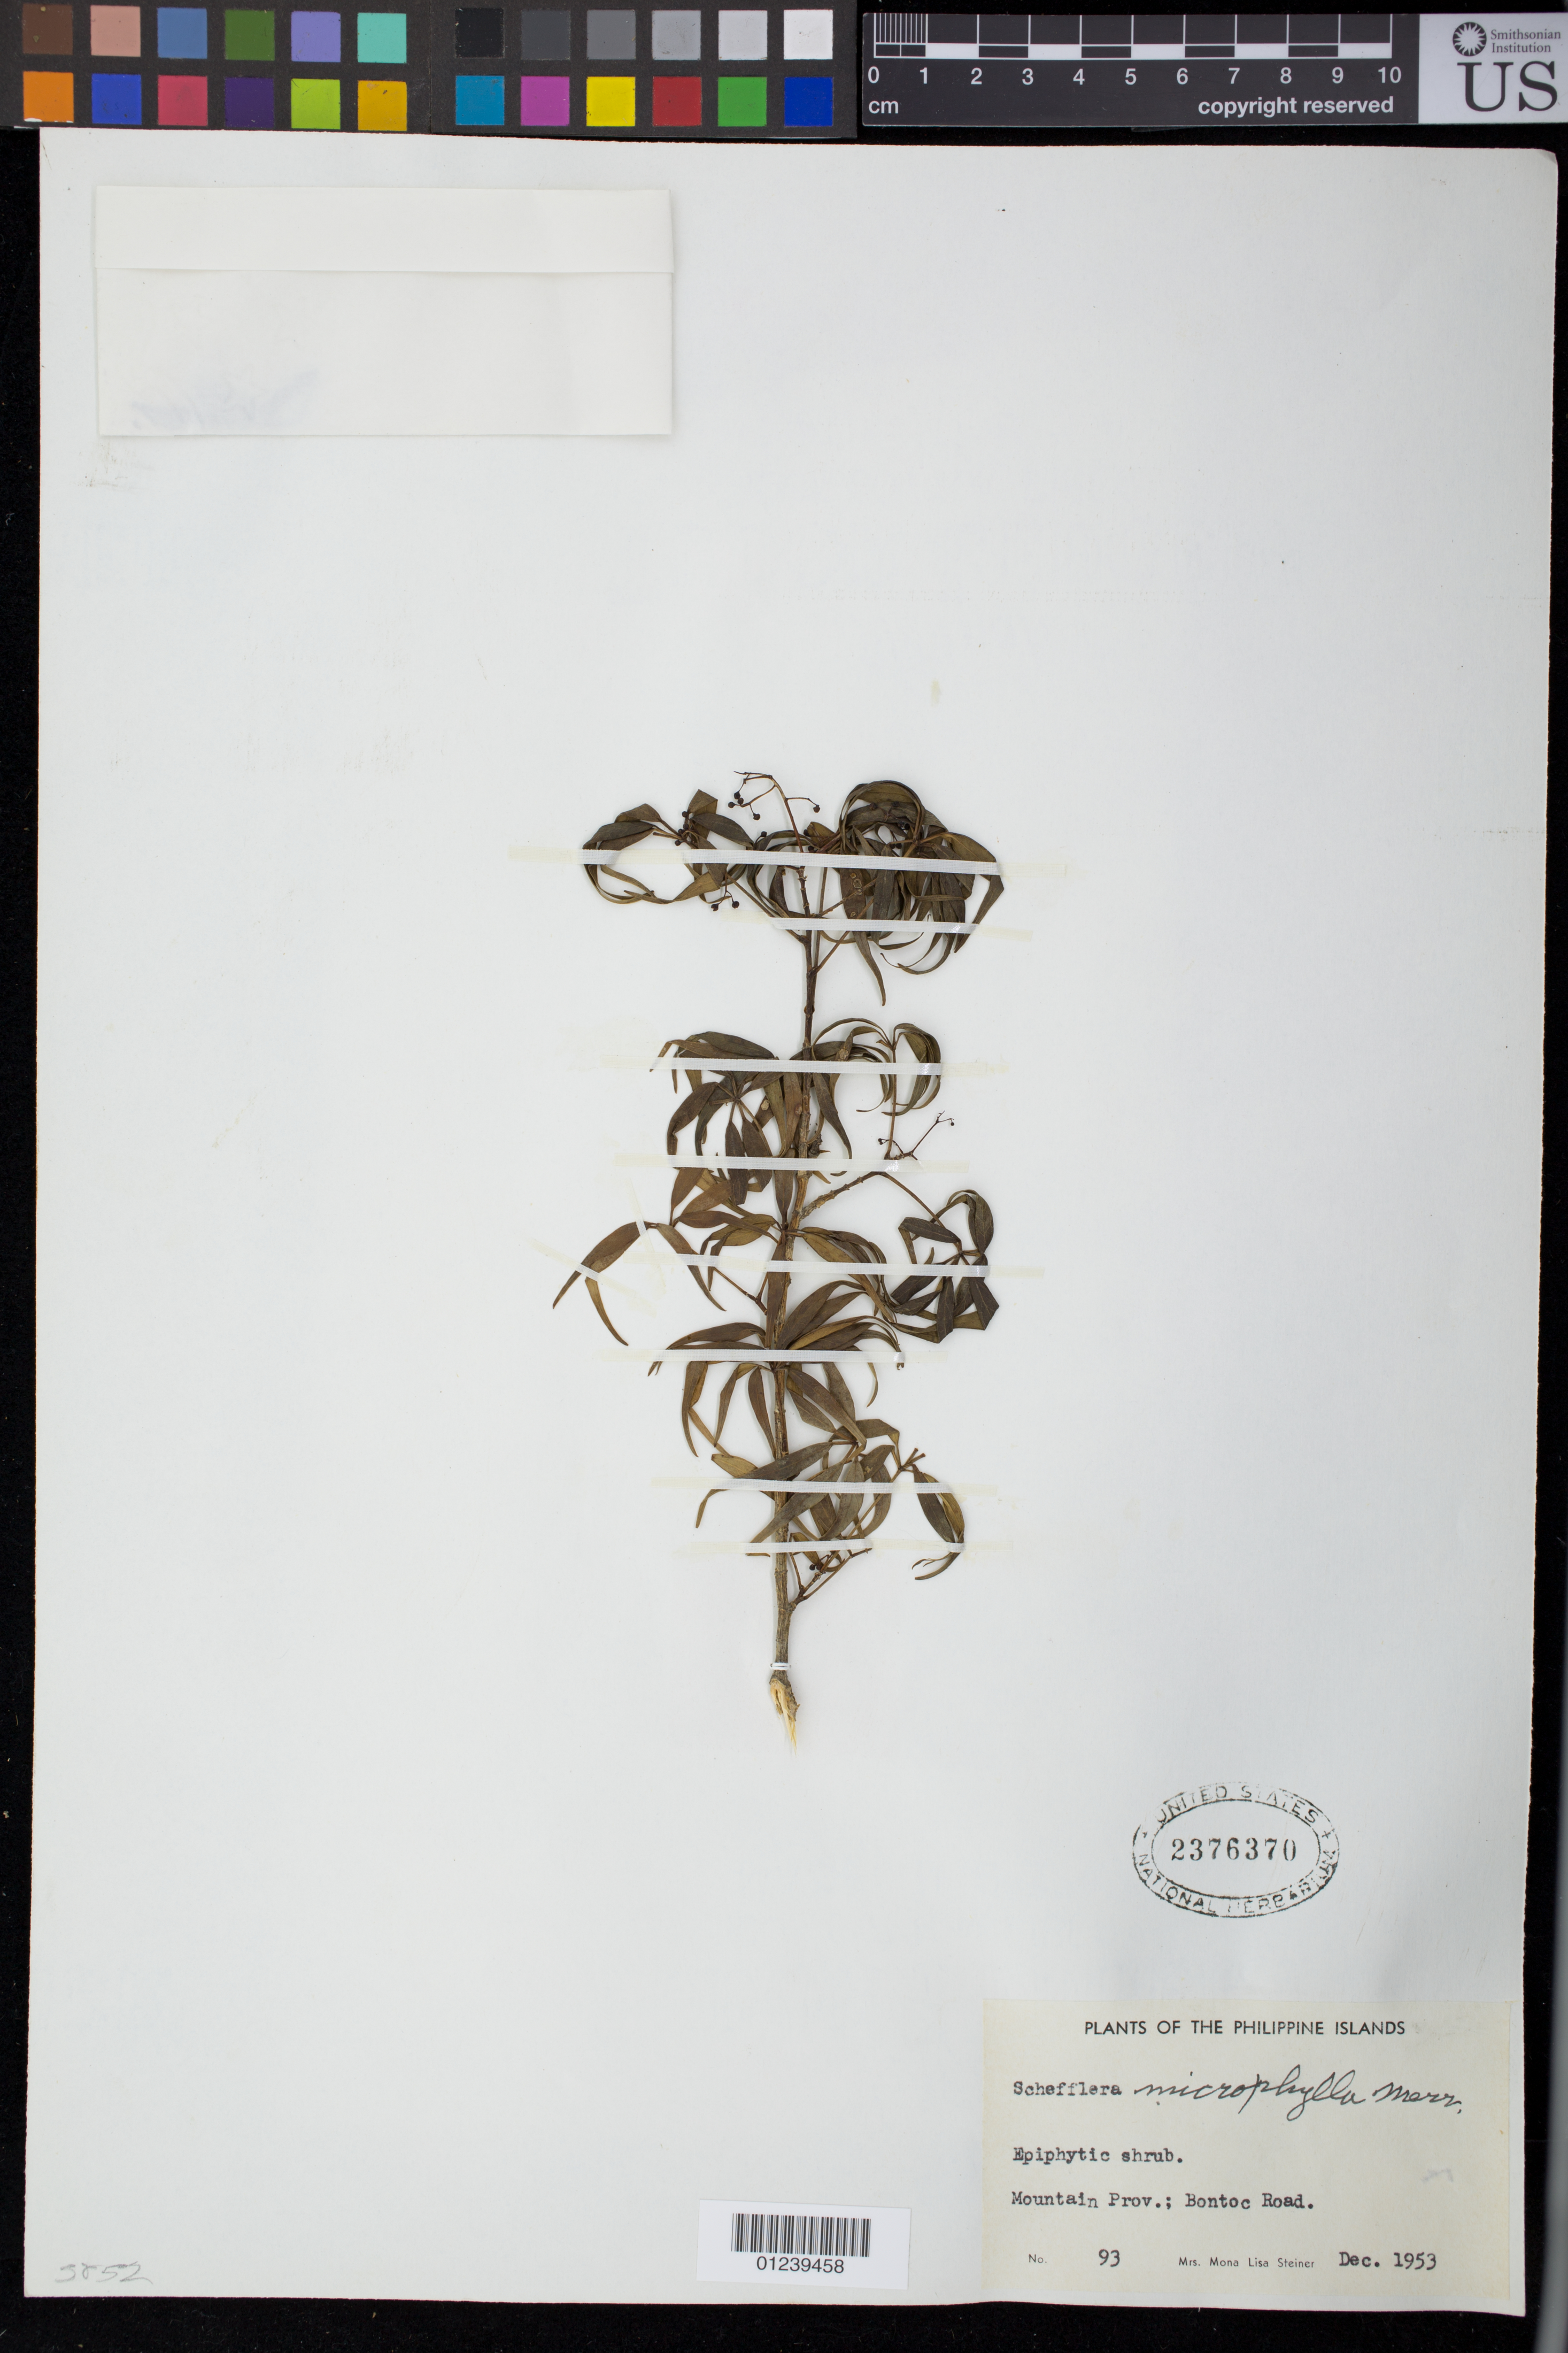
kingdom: Plantae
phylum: Tracheophyta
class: Magnoliopsida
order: Apiales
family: Araliaceae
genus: Schefflera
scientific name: Schefflera microphylla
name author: Merr.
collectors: M. Steiner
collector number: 93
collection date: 1953-12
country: Philippines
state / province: Cordillera (Administrative Region)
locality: Mountain Prov.; Bontoc Road.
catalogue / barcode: US 2376370